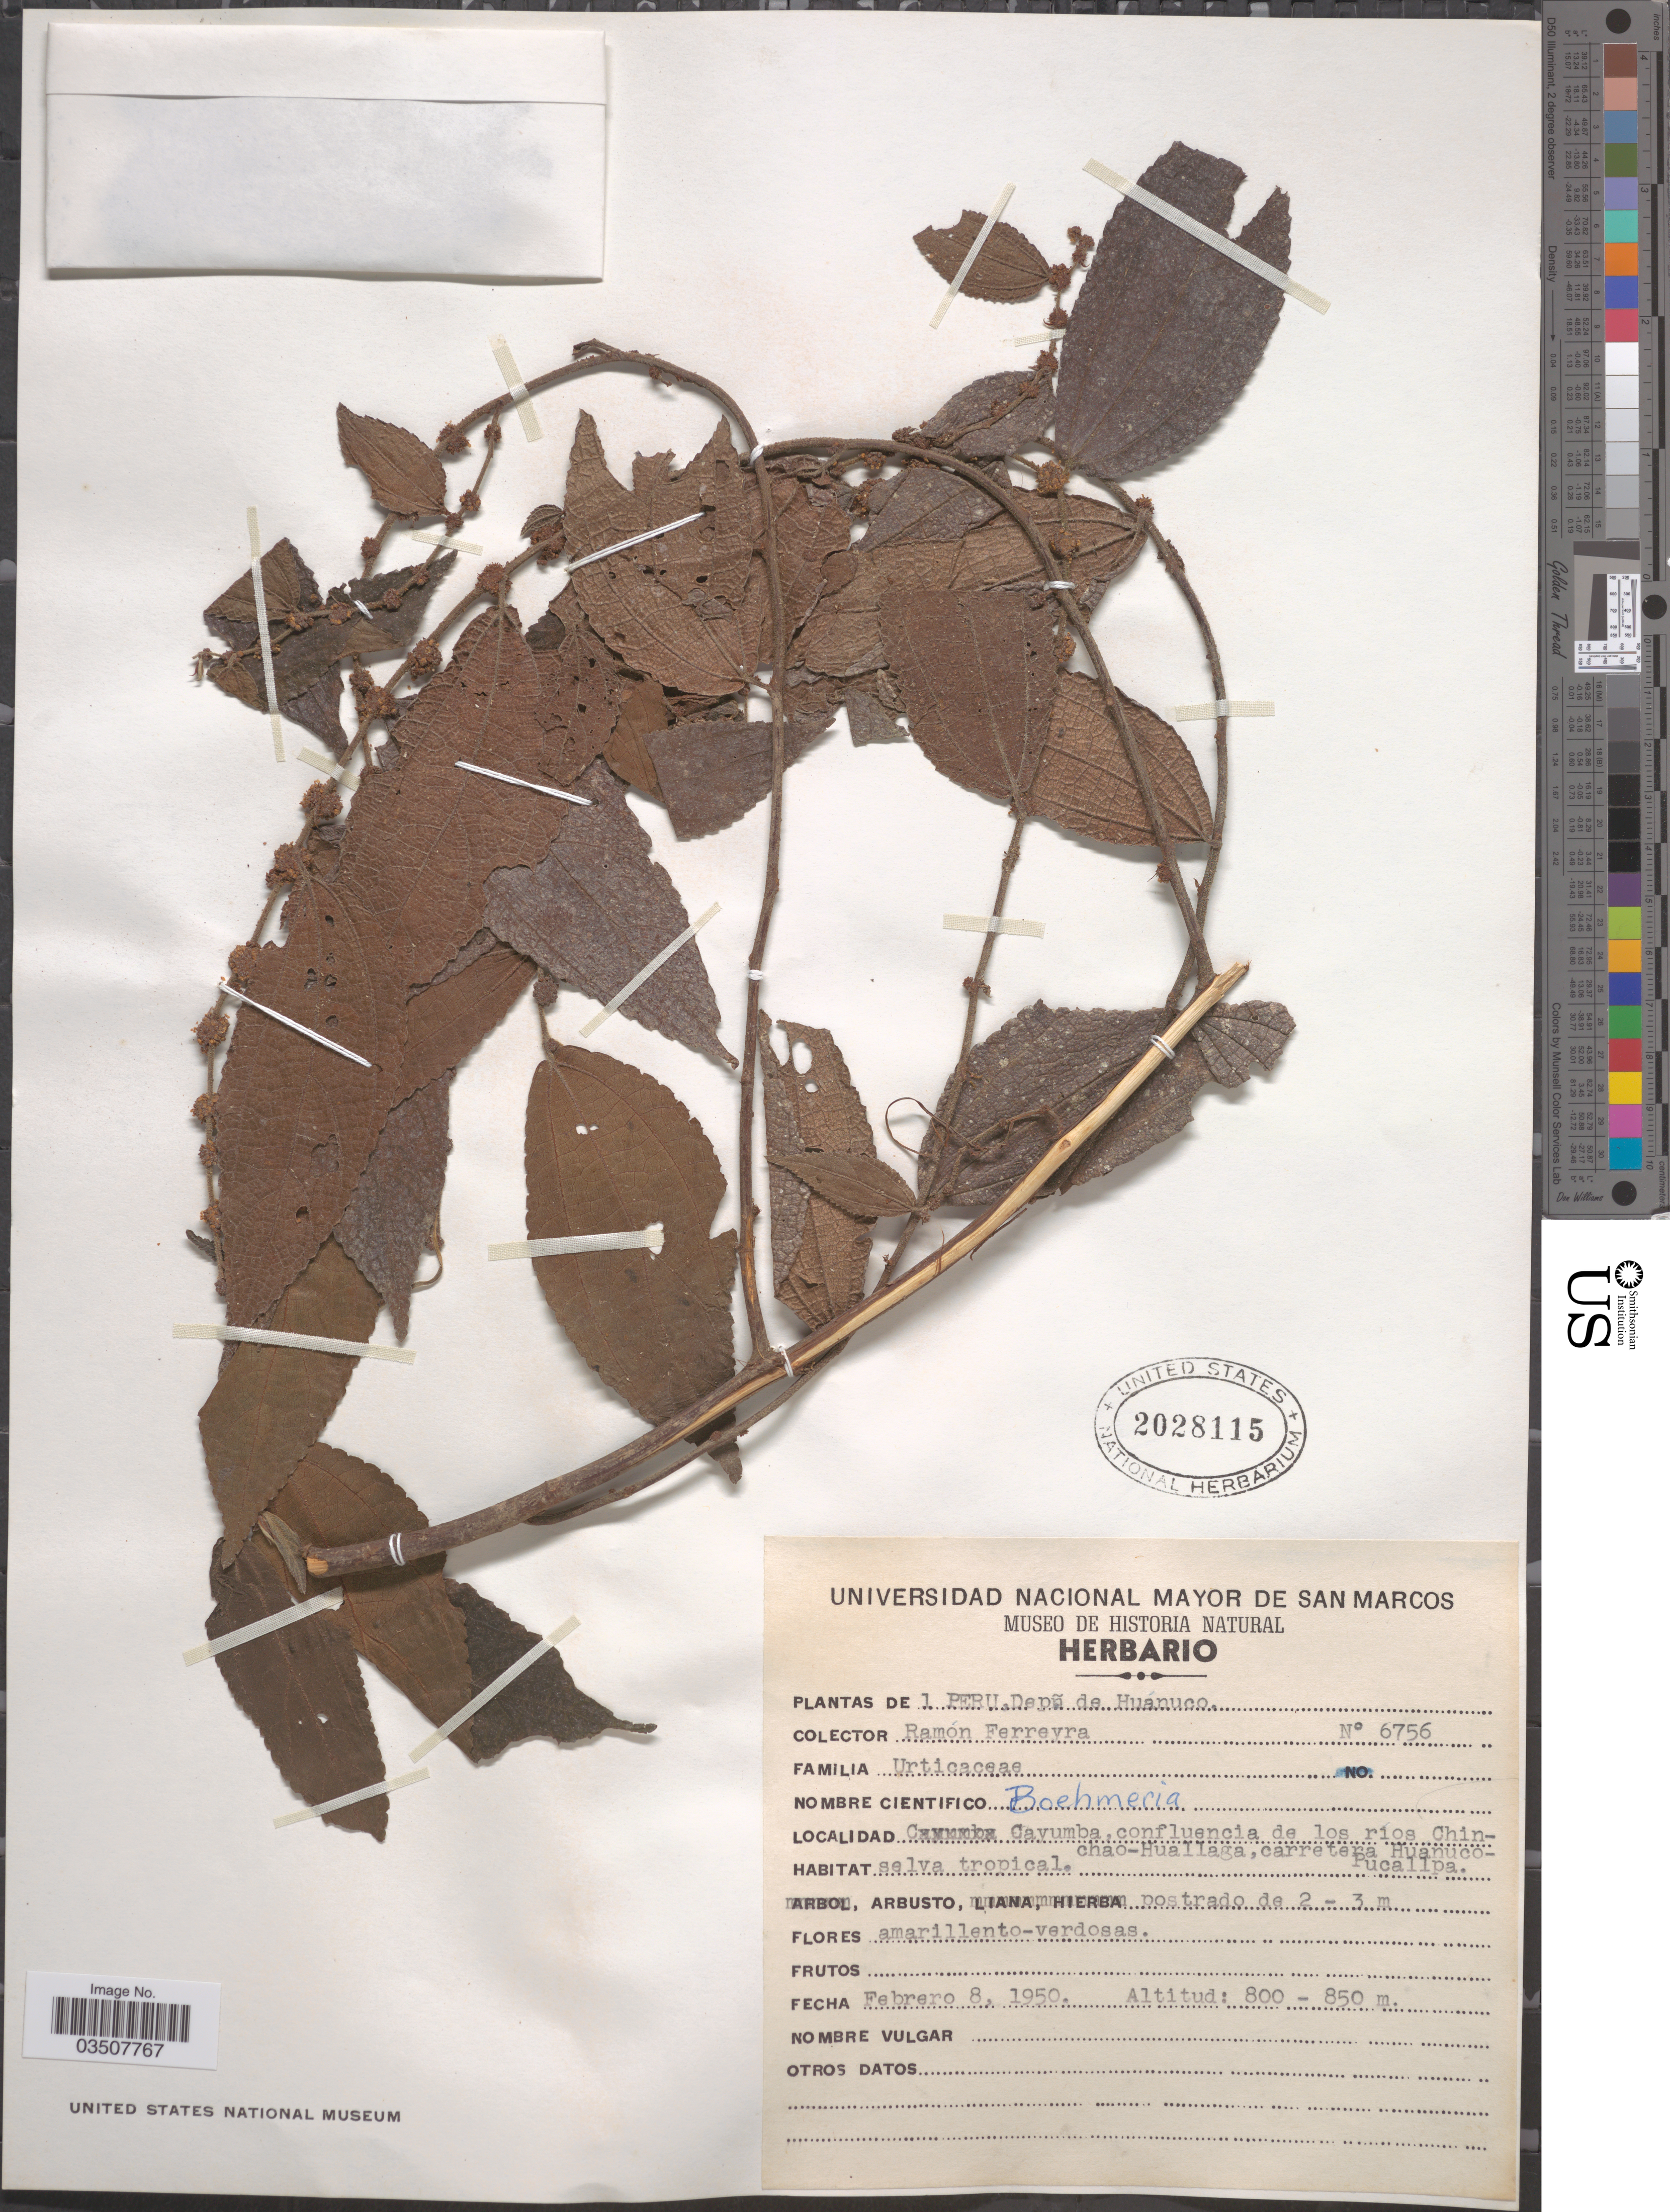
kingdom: Plantae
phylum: Tracheophyta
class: Magnoliopsida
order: Rosales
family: Urticaceae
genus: Boehmeria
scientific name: Boehmeria sp.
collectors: R. A. Ferreyra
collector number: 6756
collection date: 1950-02-08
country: Peru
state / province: Huánuco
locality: Dep. de Huanuco. Cayumba, confluencia de los rios Chinchao-Huallaga, carretera Huanuco-Pucallpa.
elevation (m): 800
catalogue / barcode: US 2028115